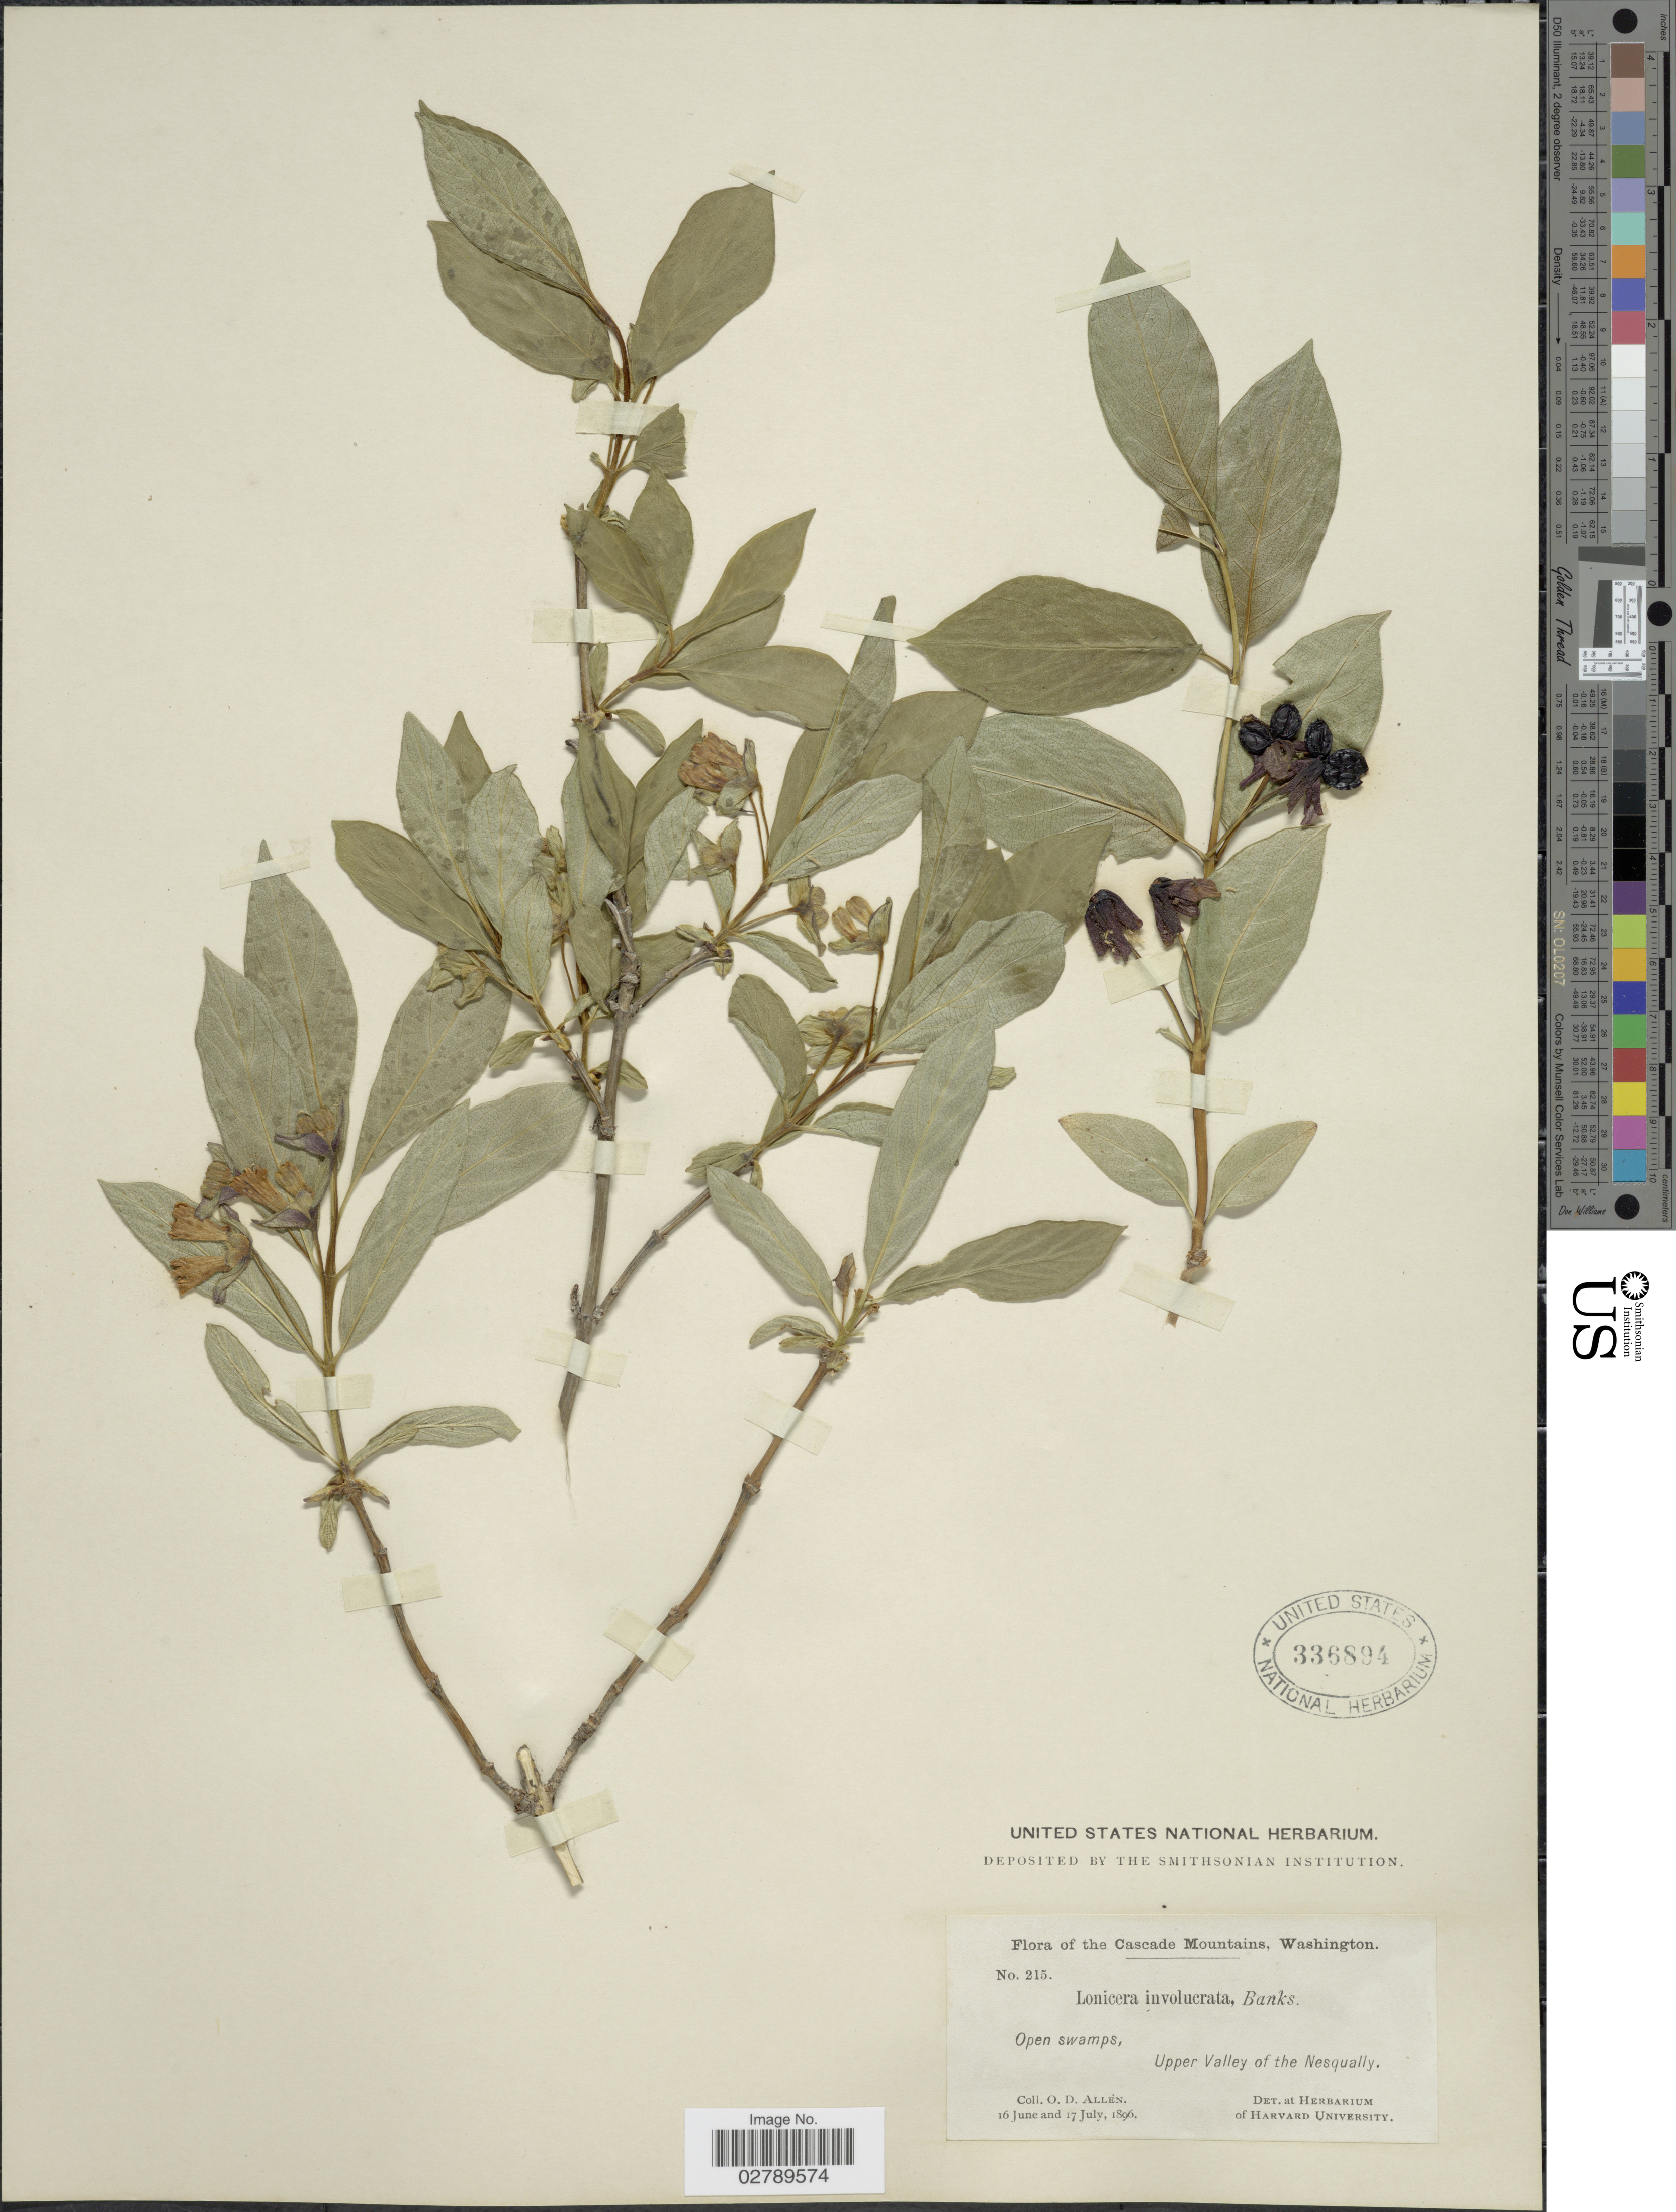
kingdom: Plantae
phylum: Tracheophyta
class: Magnoliopsida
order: Dipsacales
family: Caprifoliaceae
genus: Lonicera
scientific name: Lonicera involucrata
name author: (Richardson) Banks ex Spreng.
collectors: O. D. Allen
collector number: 215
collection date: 1896-06-16/1896-07-17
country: United States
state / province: Washington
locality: Cascade Mountains. Open swamps, Upper Valley of the Nesqually.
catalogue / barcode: US 336894